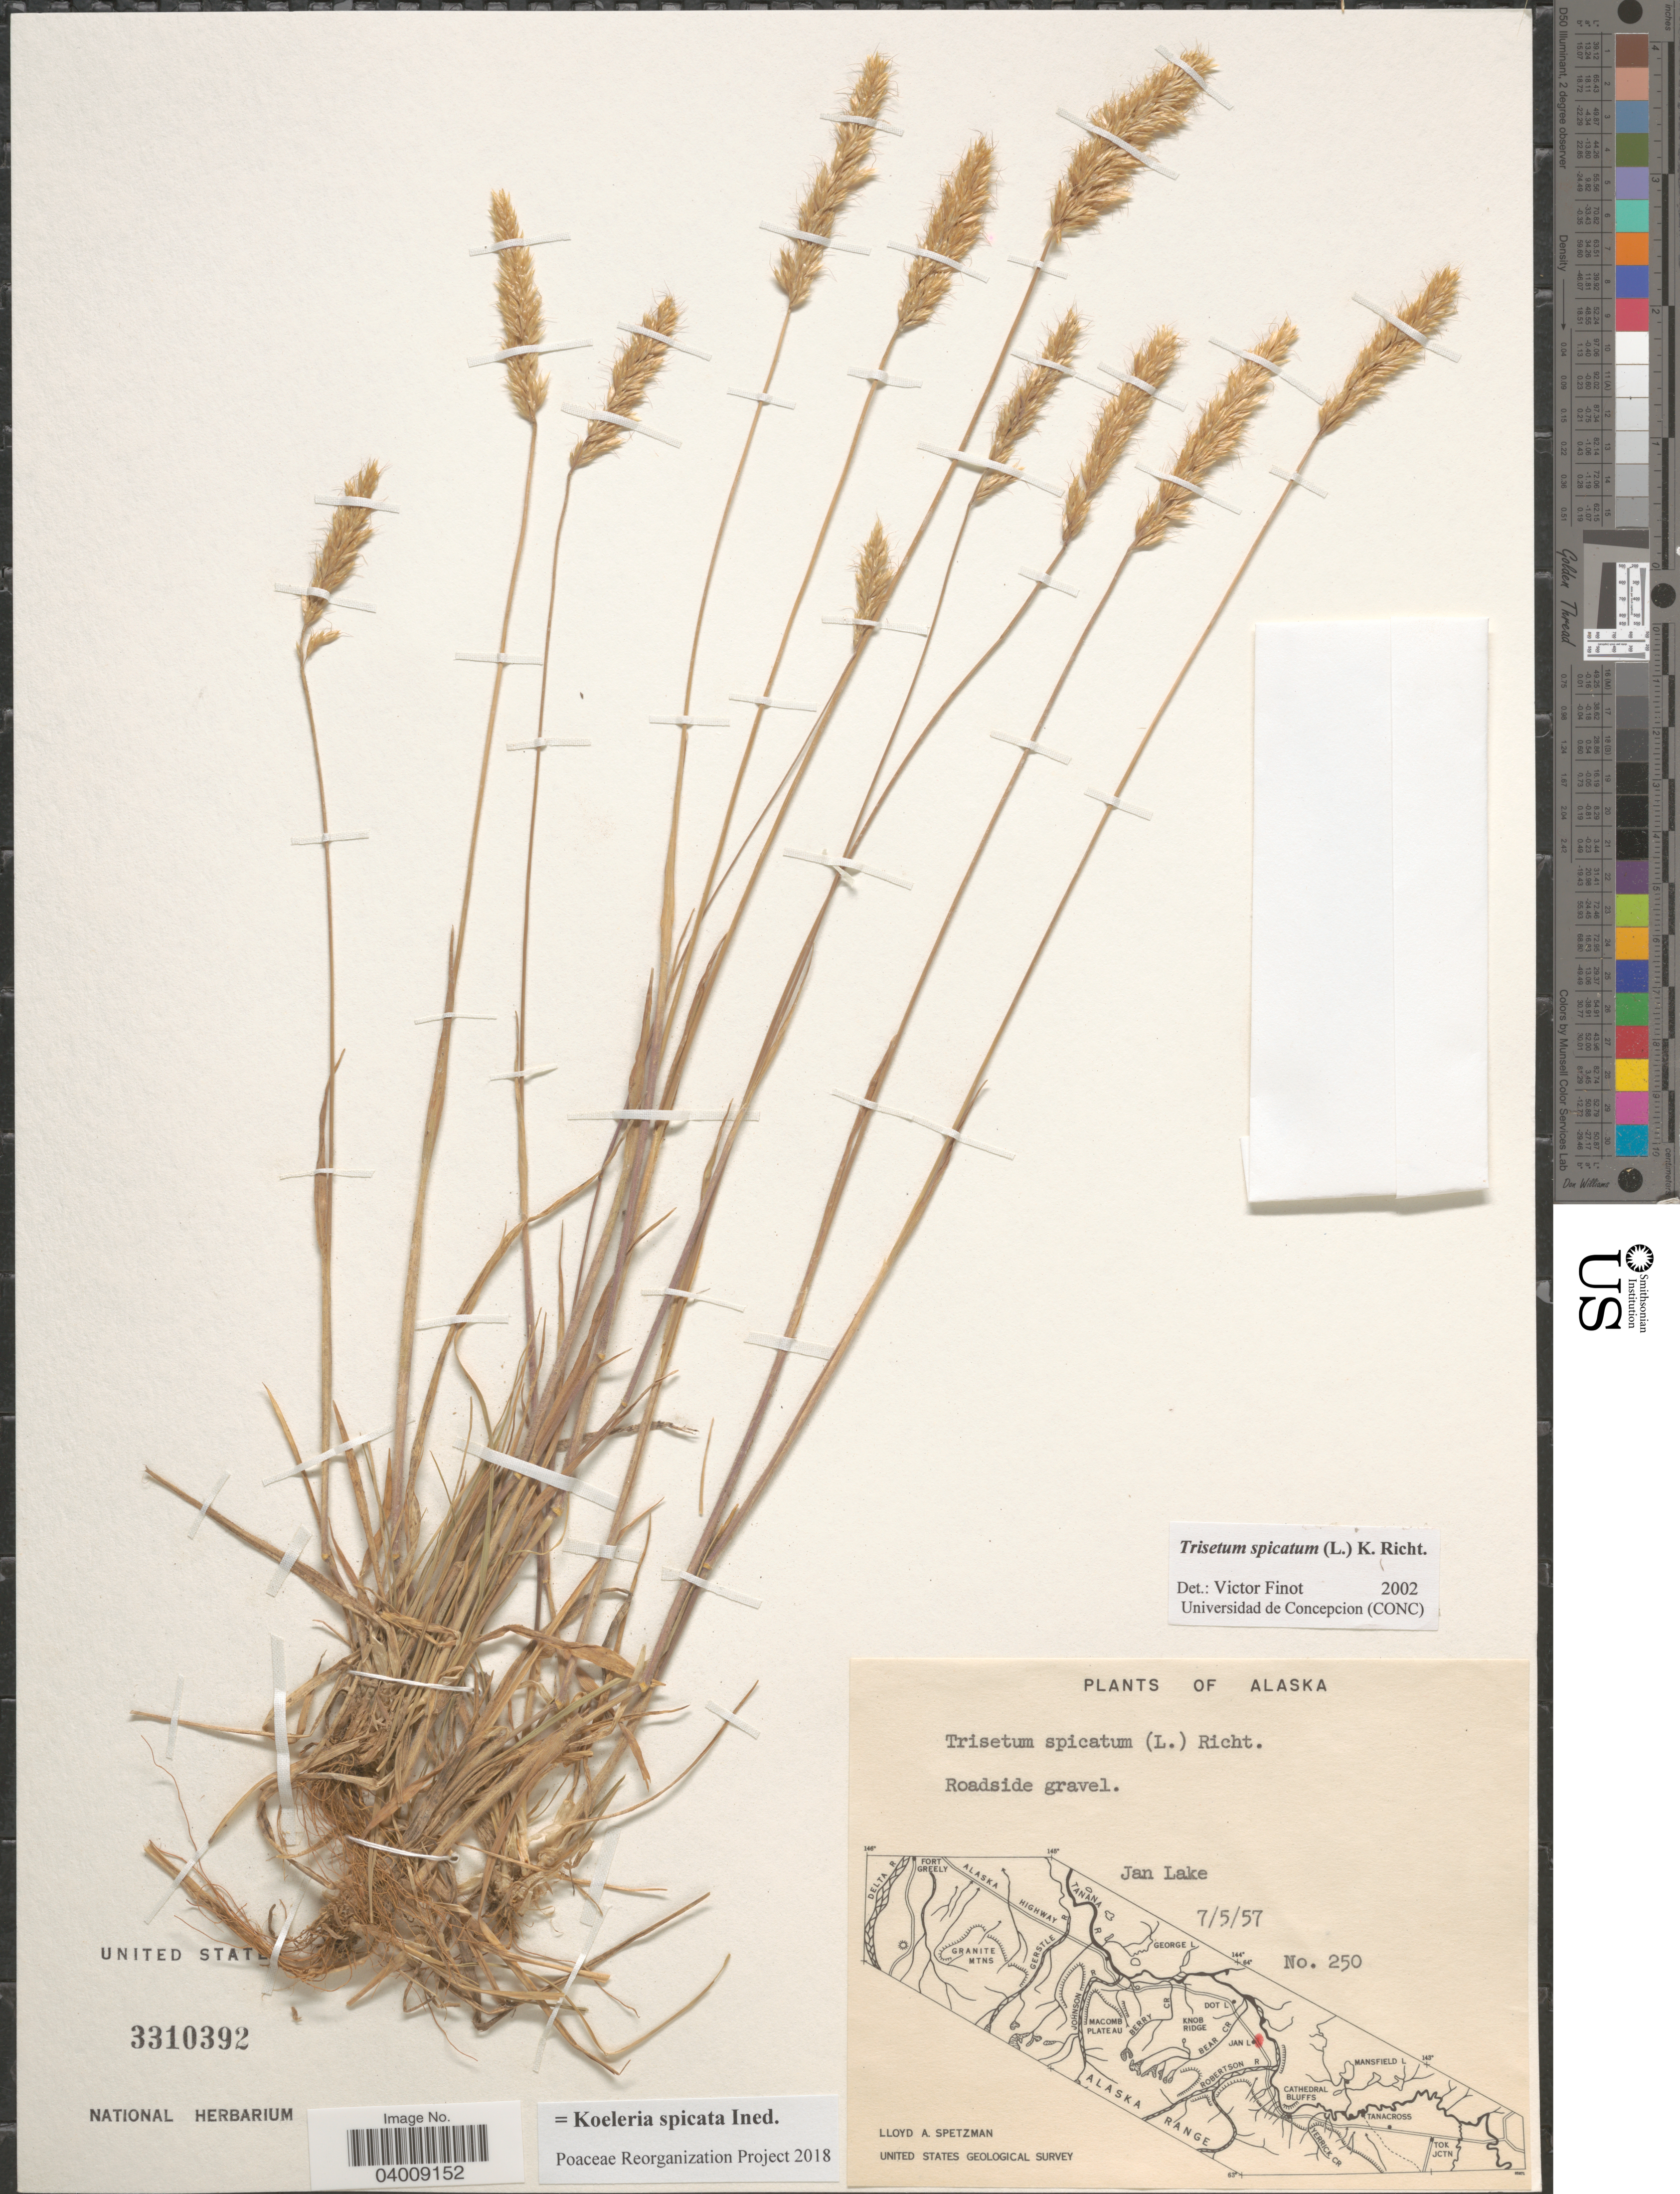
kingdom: Plantae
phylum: Tracheophyta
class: Liliopsida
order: Poales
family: Poaceae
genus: Koeleria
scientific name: Koeleria spicata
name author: (L.) Barberá et al.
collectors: L. Spetzman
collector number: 250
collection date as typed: Transcribed d/m/y: 5/7/57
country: United States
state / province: Alaska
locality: Jan Lake.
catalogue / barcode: US 3310392